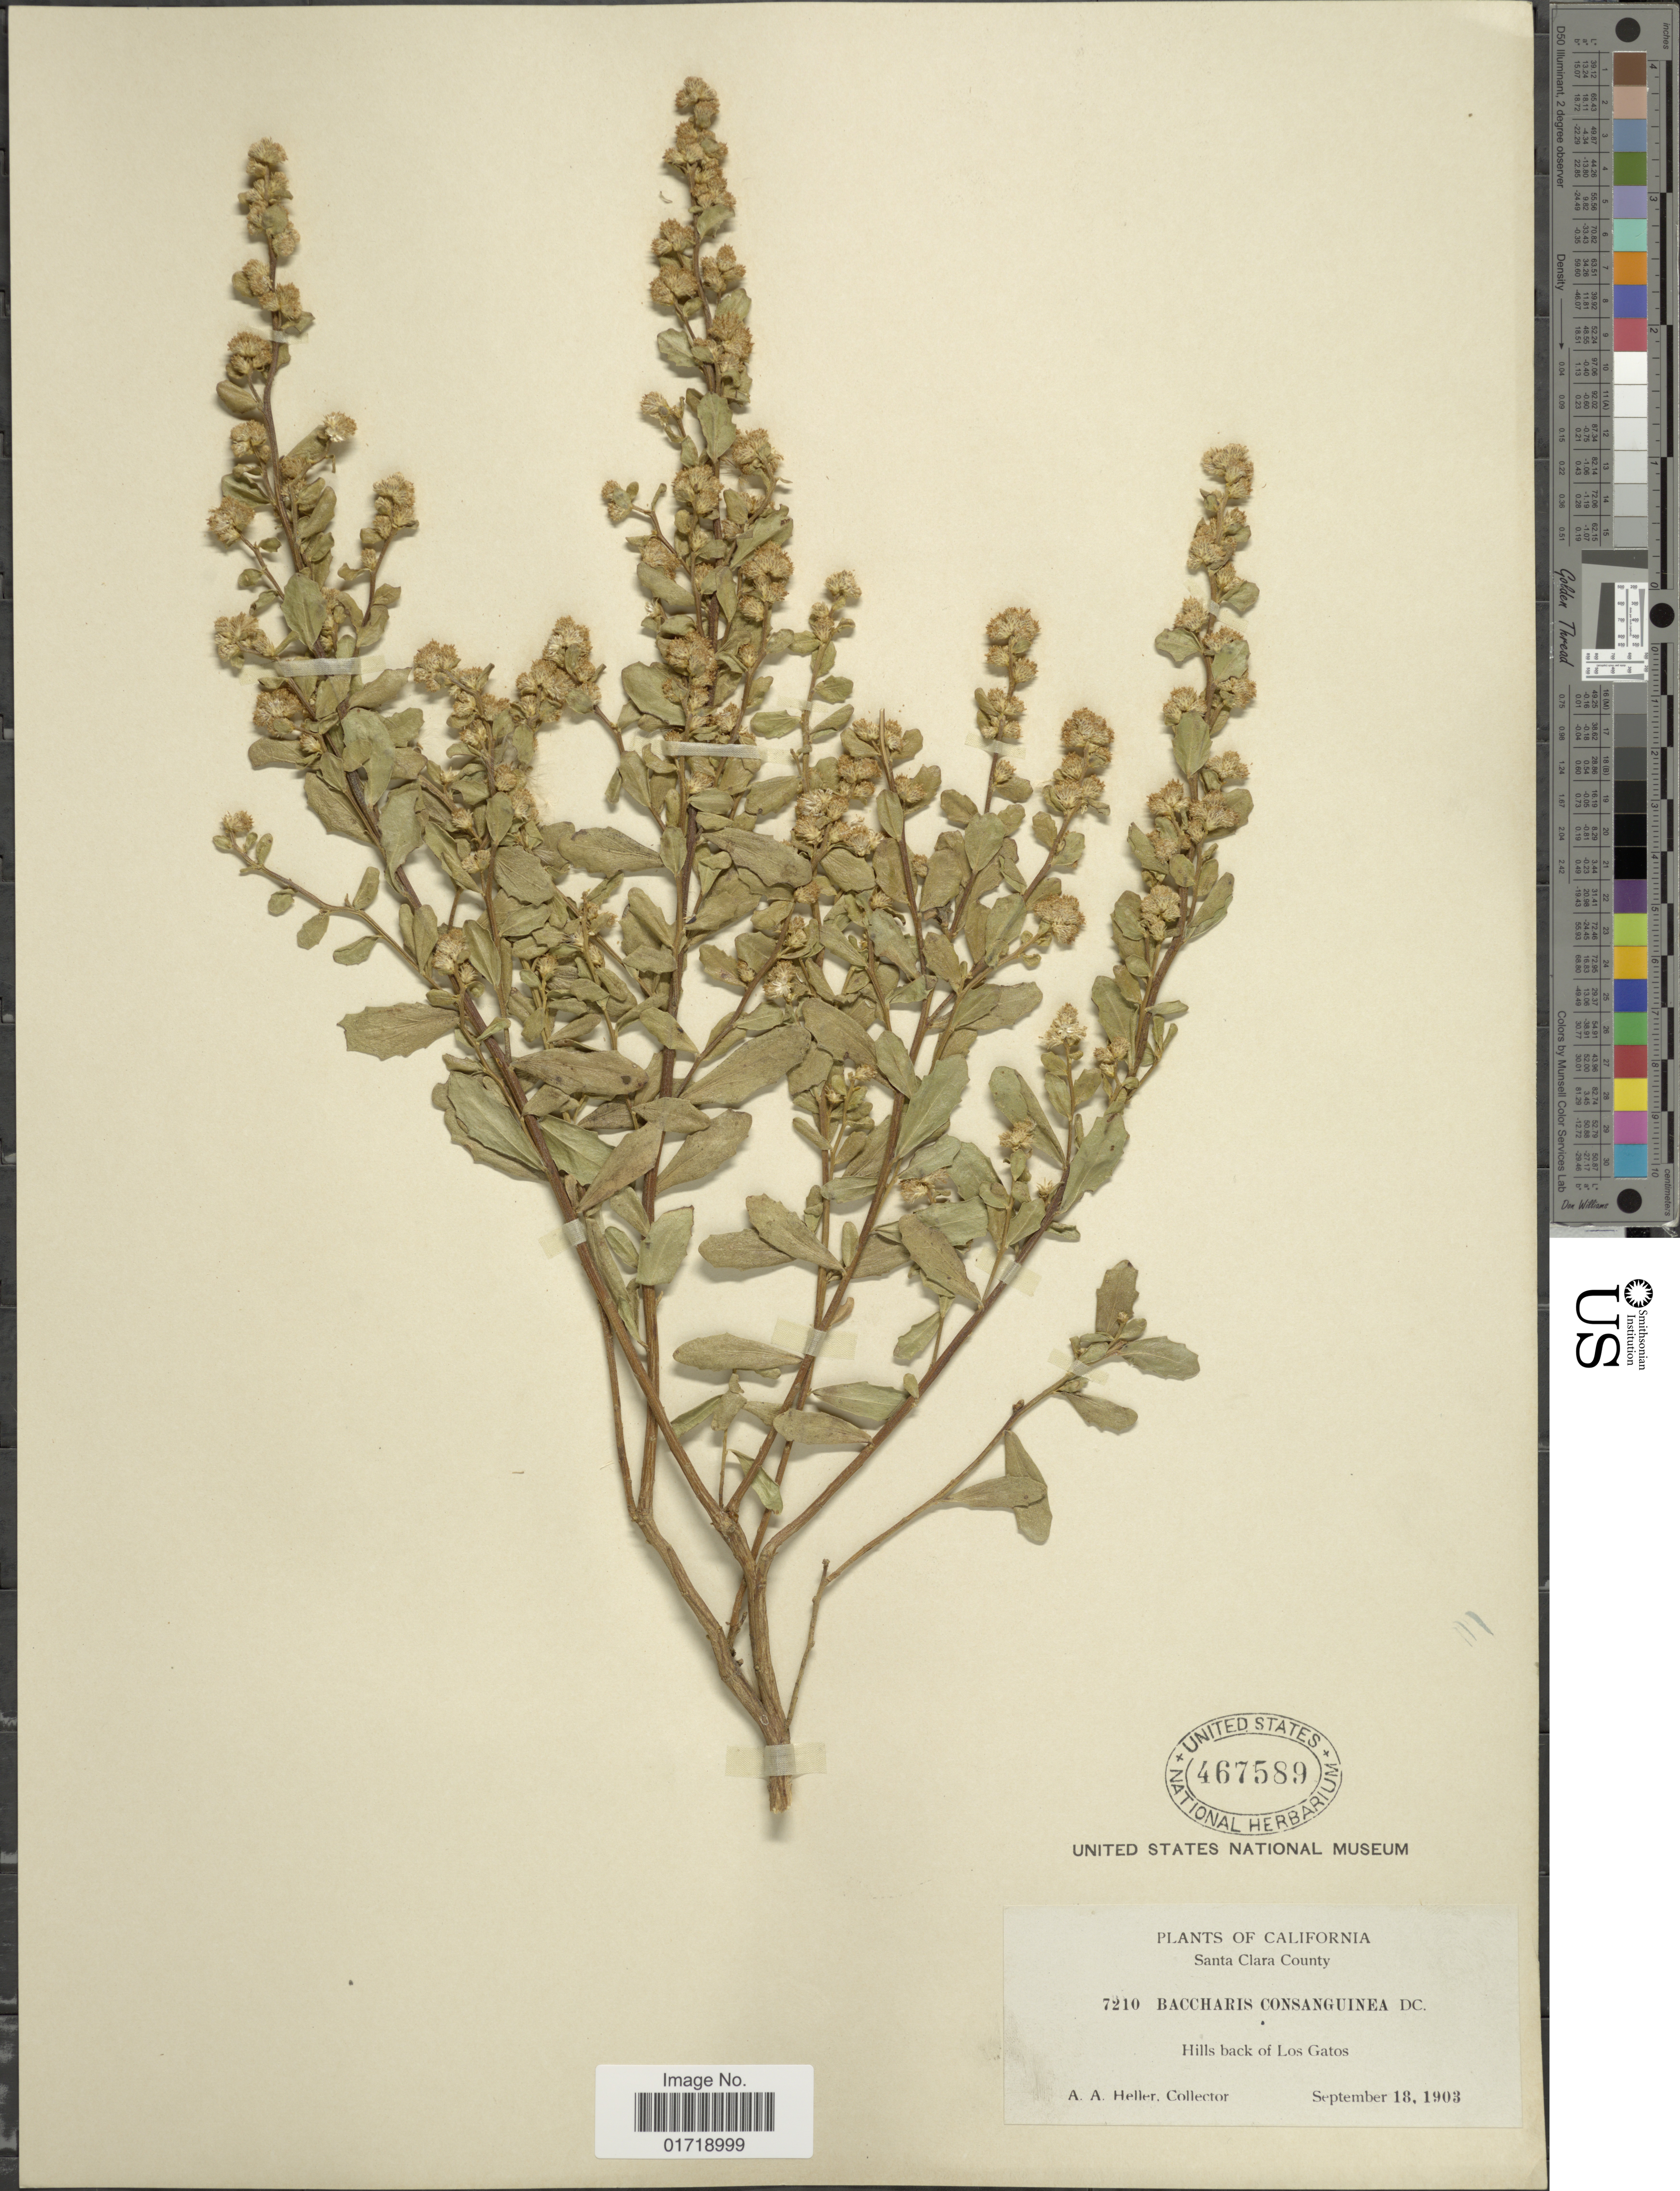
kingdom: Plantae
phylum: Tracheophyta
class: Magnoliopsida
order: Asterales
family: Asteraceae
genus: Baccharis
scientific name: Baccharis pilularis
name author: DC.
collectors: A. A. Heller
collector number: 7210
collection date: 1903-09-18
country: United States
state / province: California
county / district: Santa Clara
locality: Santa Clara County, Hills back of Los Gatos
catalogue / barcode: US 467589